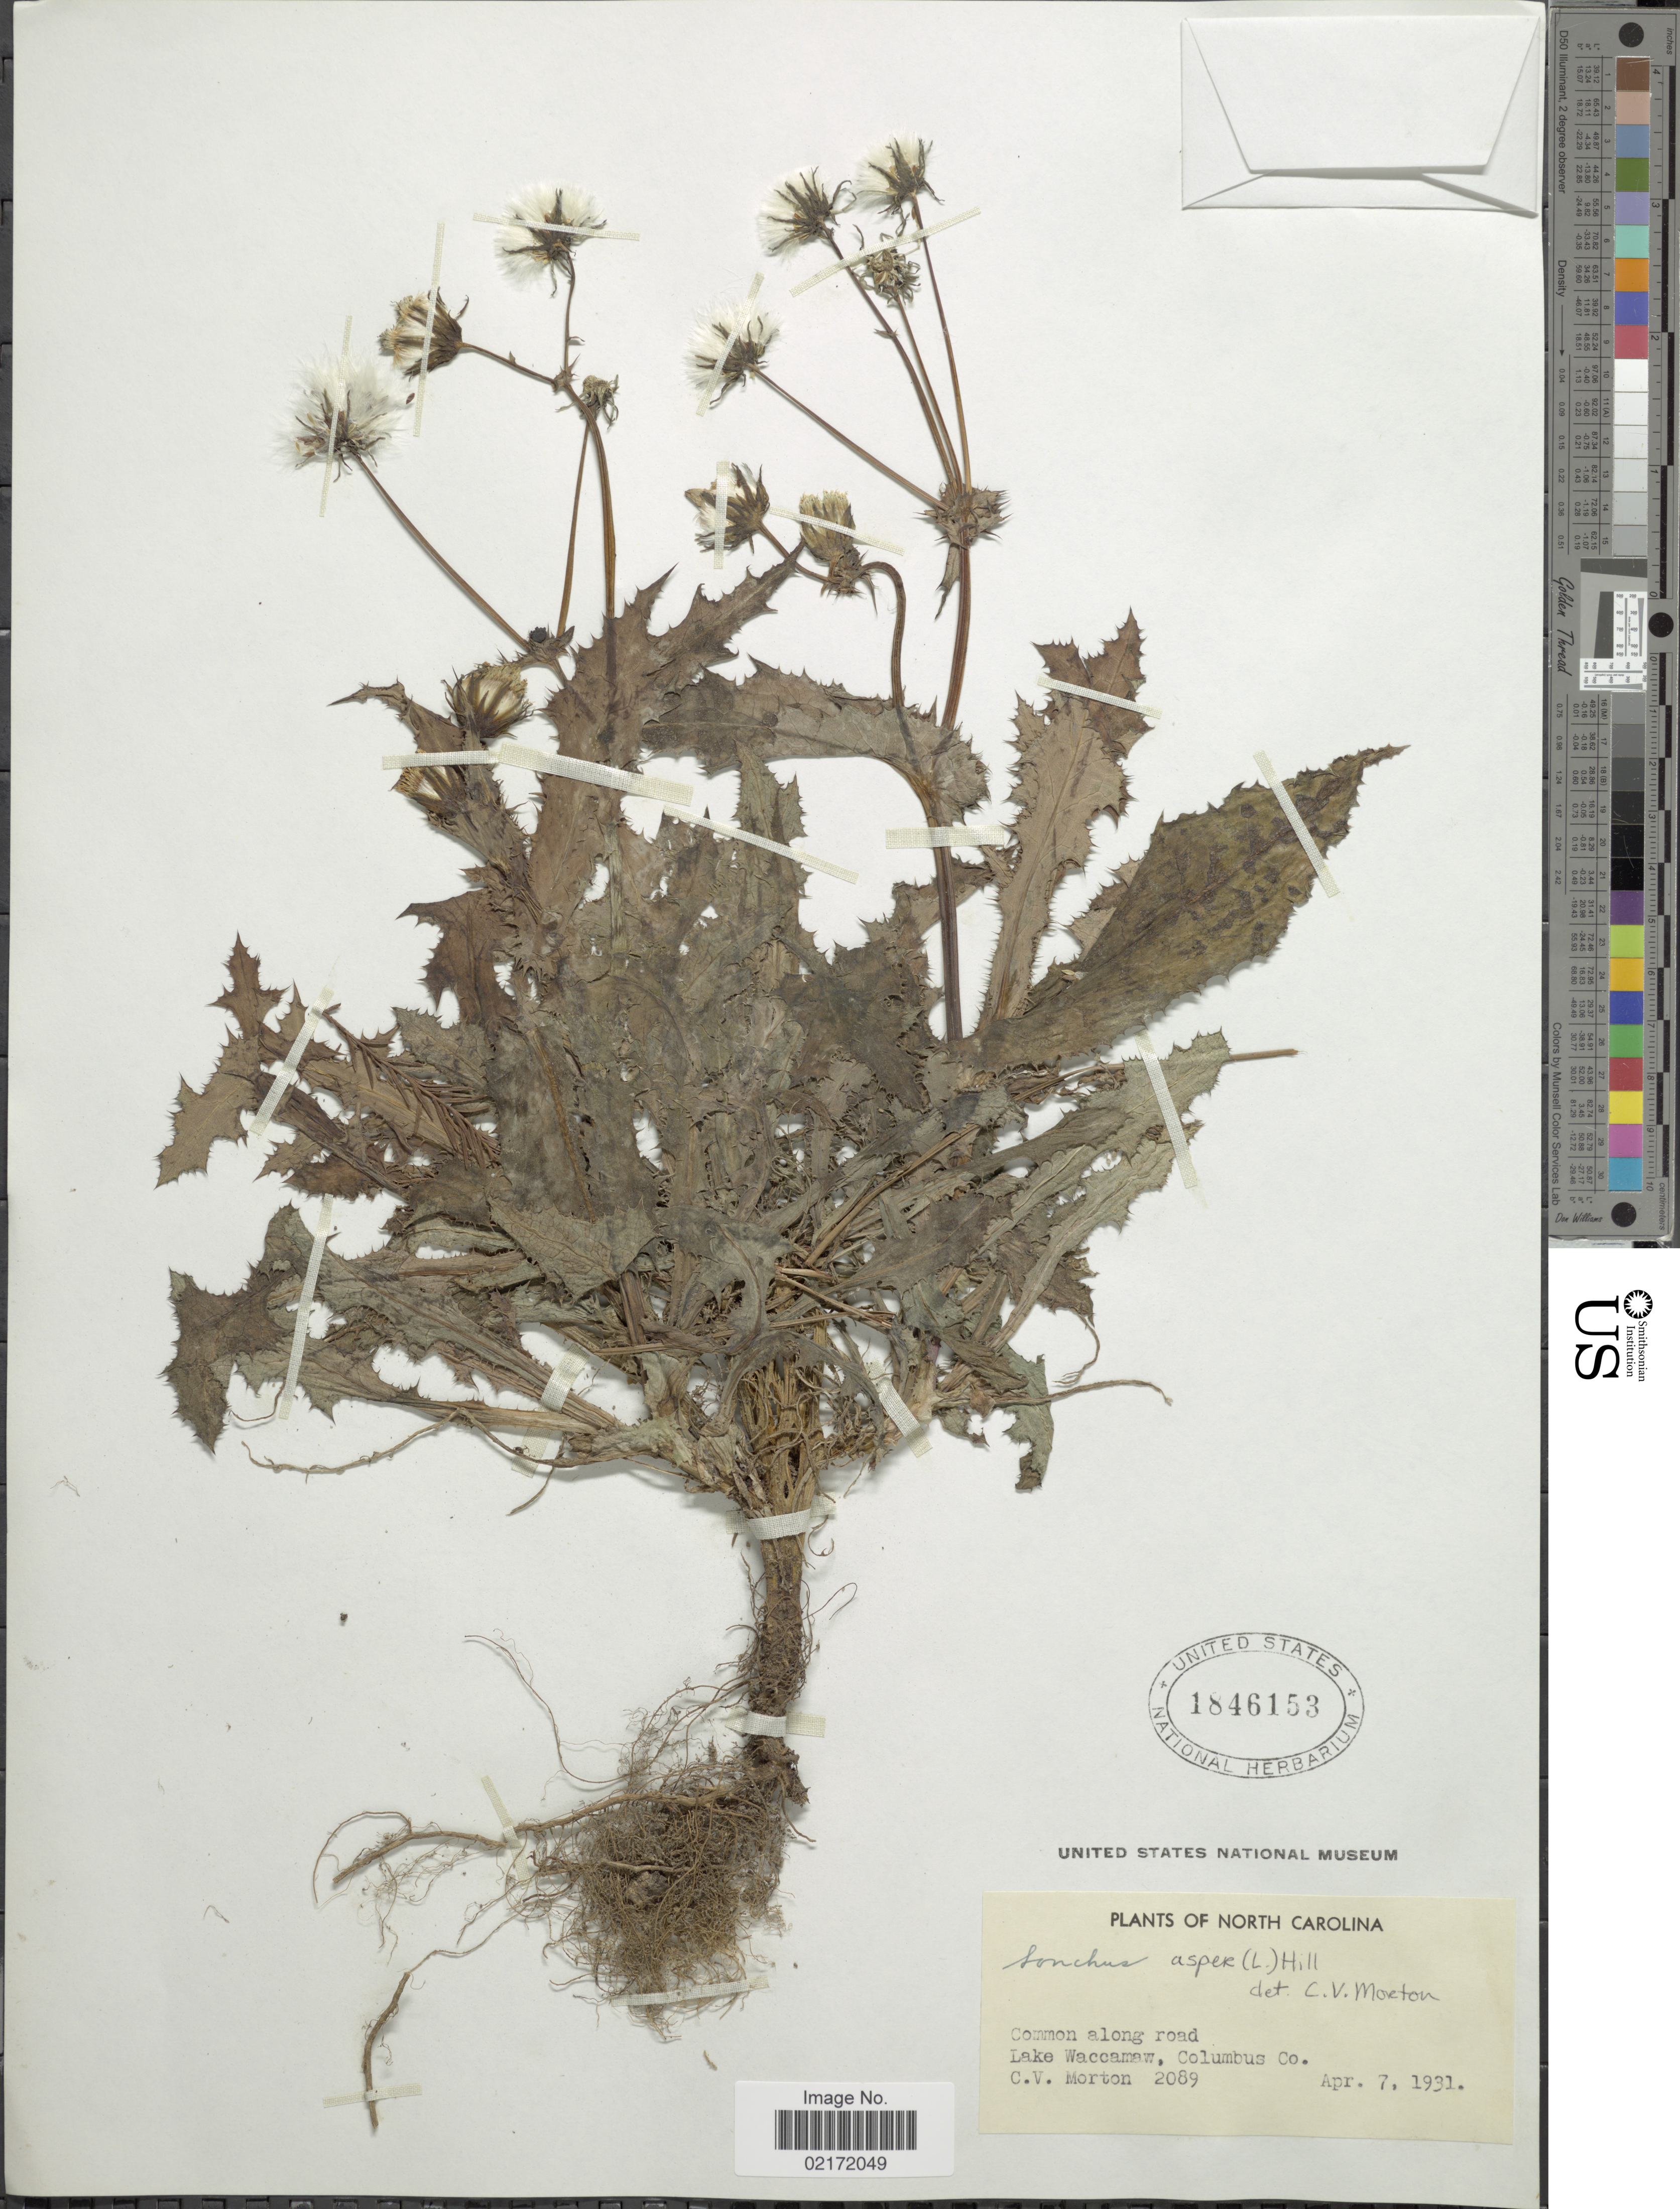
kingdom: Plantae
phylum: Tracheophyta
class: Magnoliopsida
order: Asterales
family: Asteraceae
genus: Sonchus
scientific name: Sonchus asper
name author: (L.) Hill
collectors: C. V. Morton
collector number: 2089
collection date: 1931-04-07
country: United States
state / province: North Carolina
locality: Common along road. Lake Waccamaw, Columbus Co.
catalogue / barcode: US 1846153